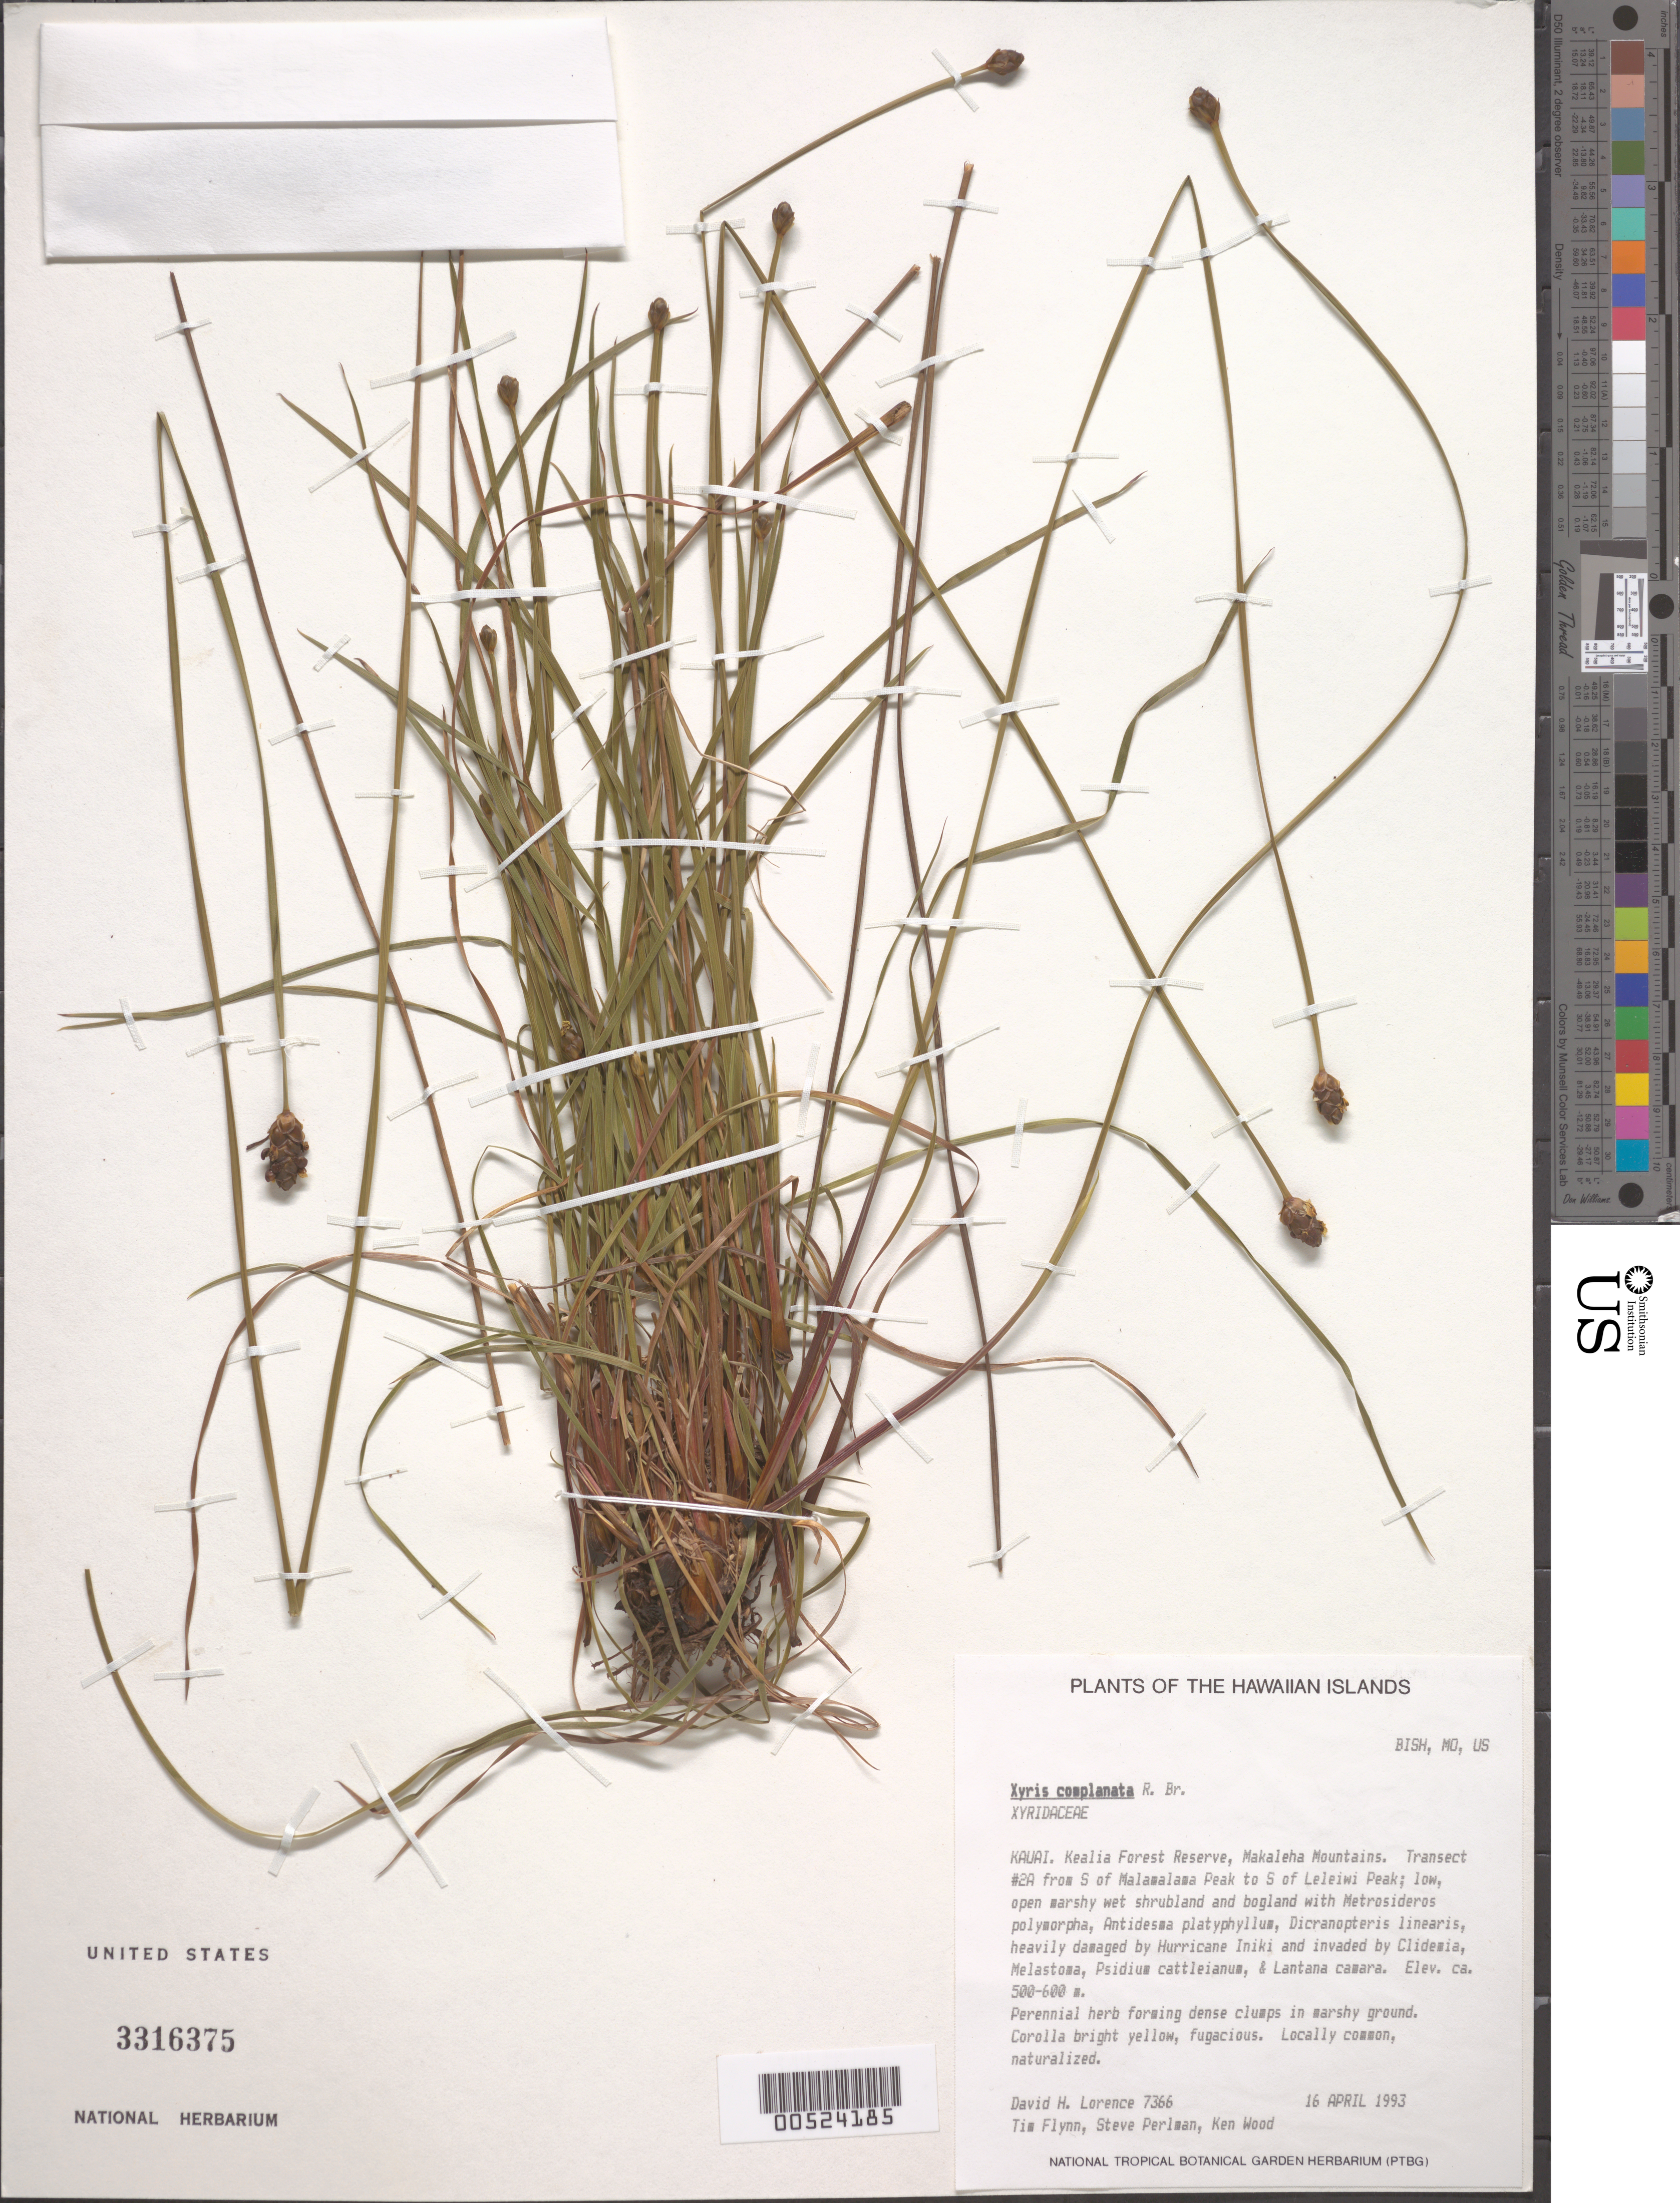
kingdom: Plantae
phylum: Tracheophyta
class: Liliopsida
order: Poales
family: Xyridaceae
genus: Xyris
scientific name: Xyris complanata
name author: R. Br.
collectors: D. Lorence, T. W. Flynn, S. P. Perlman & K. Wood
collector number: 7366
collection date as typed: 16 Apr 1993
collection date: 1993-04-16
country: United States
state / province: Hawaii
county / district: Kauai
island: Kaua'i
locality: Kealia For Res, Makaleha Mts, Transect #2A from S of Malamalama Peak to S of Leleiwi Peak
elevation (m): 500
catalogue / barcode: US 3316375